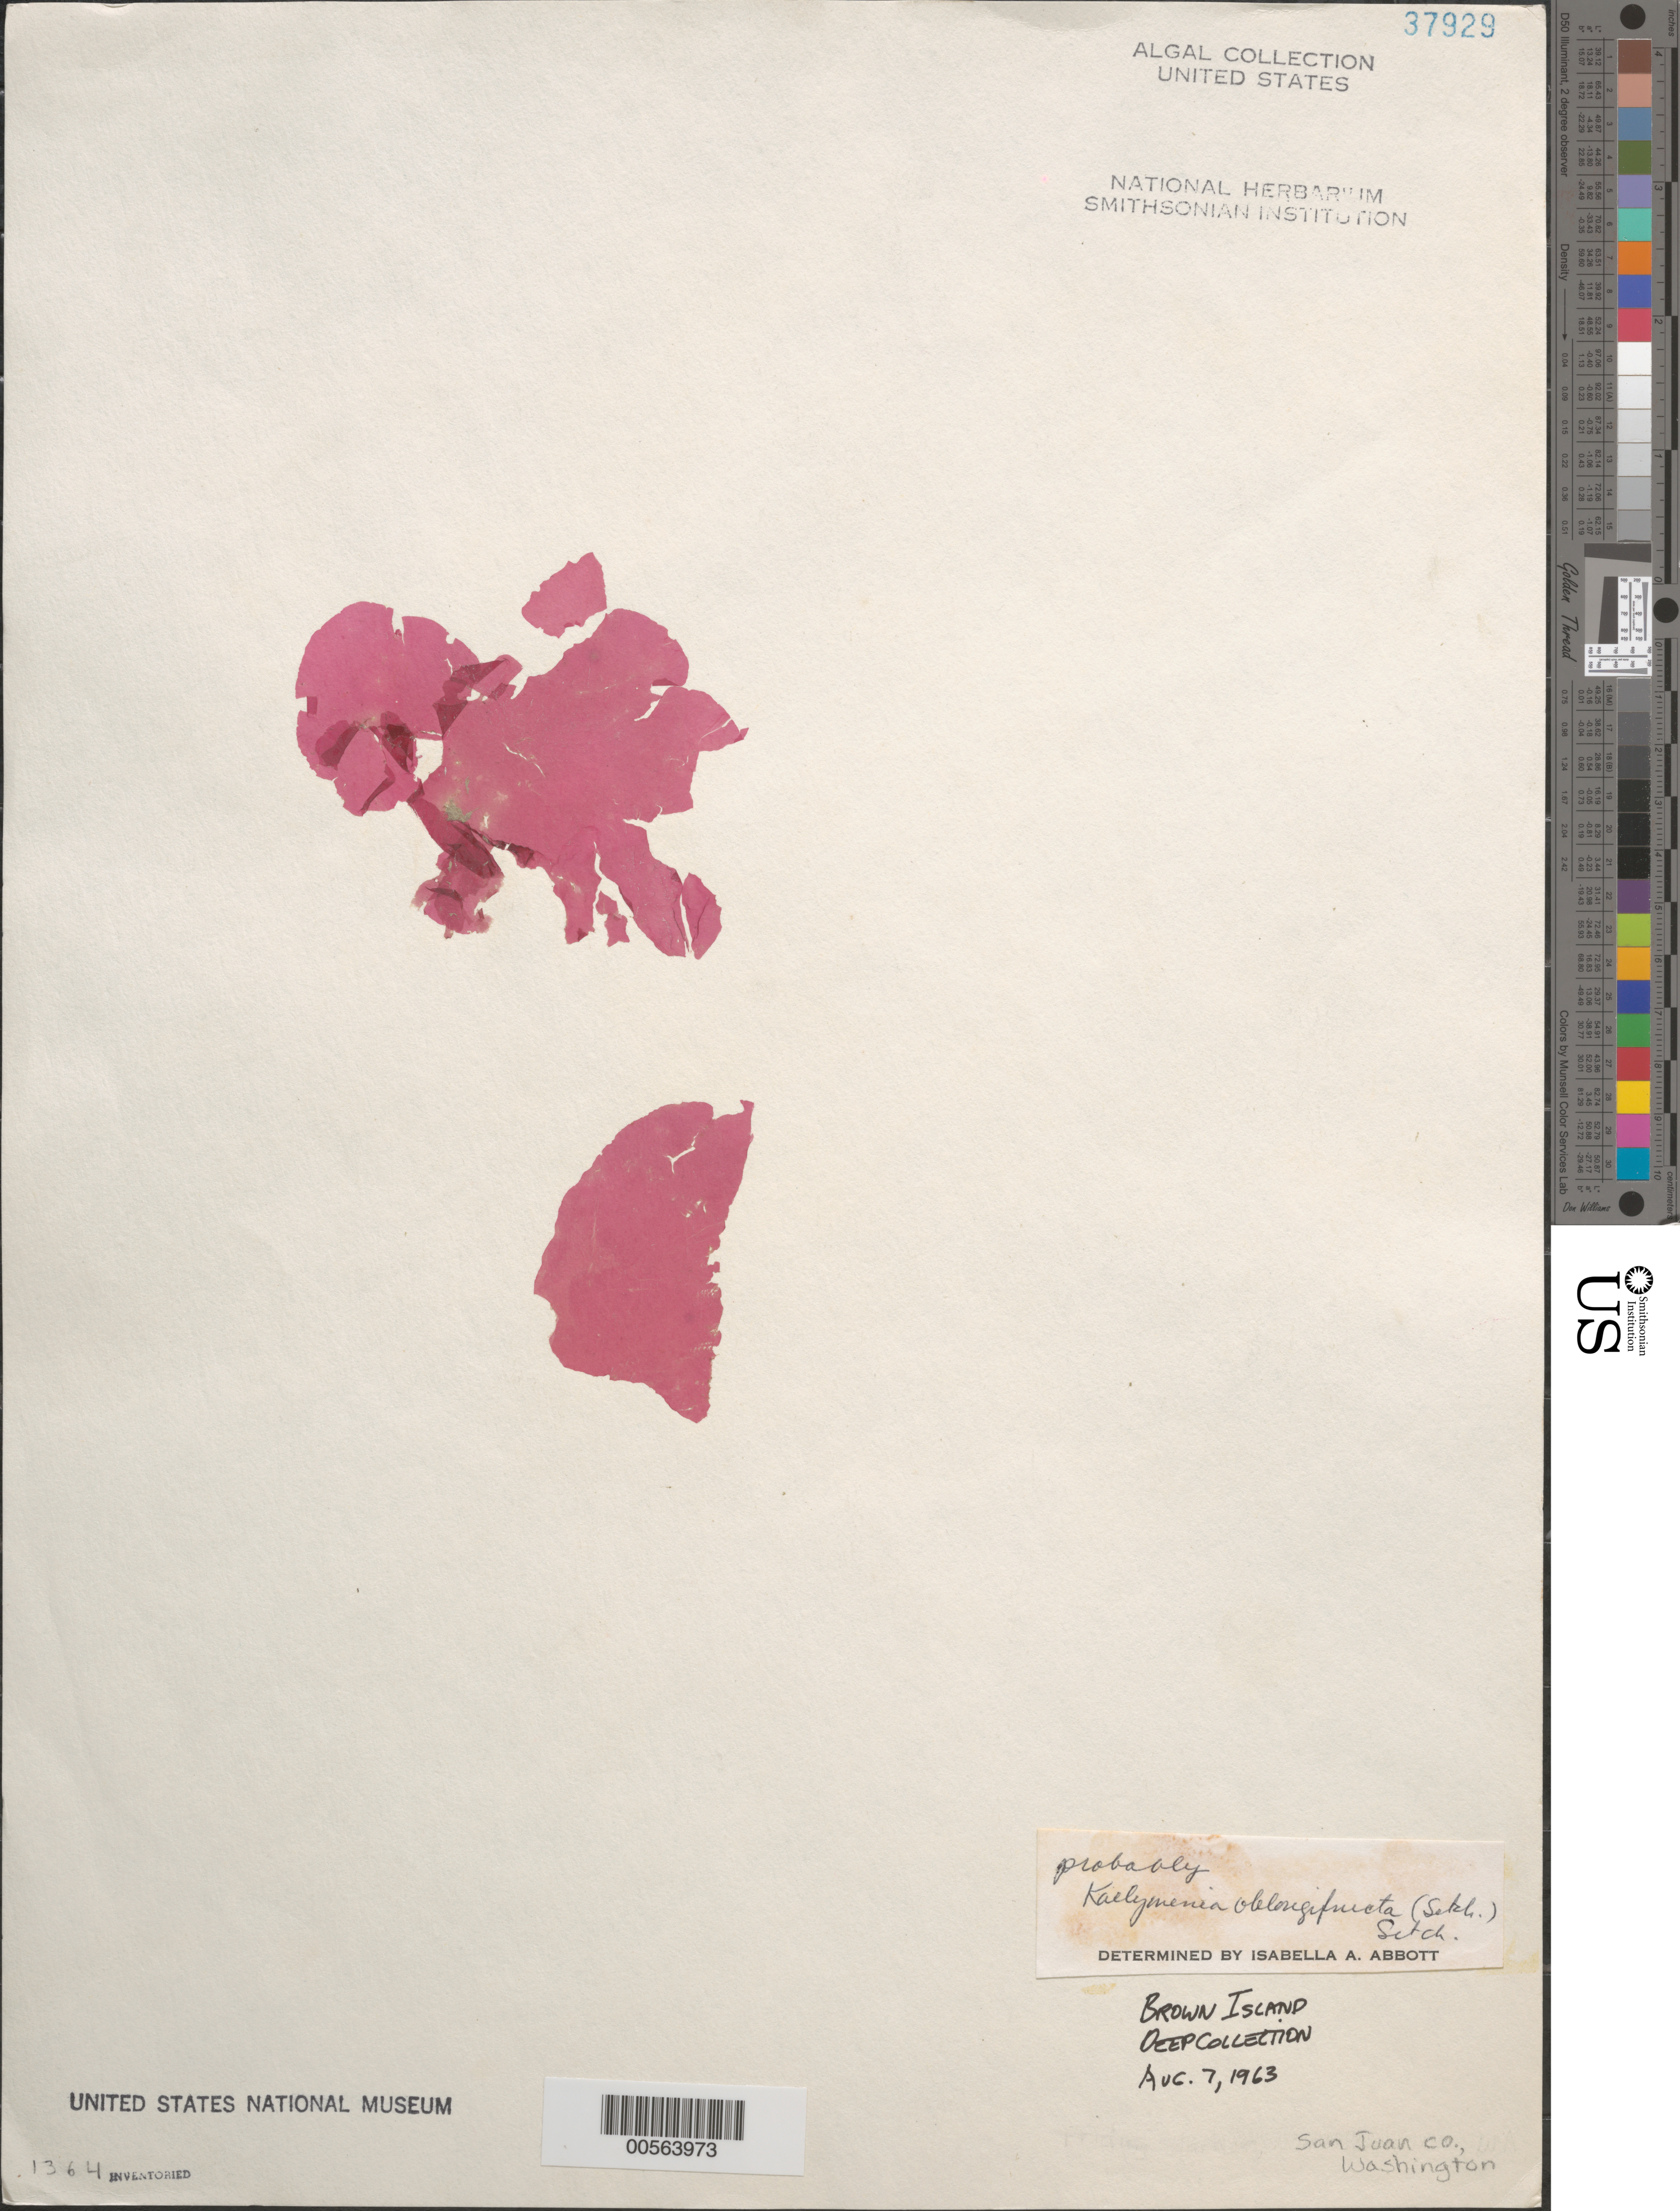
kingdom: Plantae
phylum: Rhodophyta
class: Florideophyceae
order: Gigartinales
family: Kallymeniaceae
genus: Erythrophyllum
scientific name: Erythrophyllum oblongifructum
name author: (Setchell) G.W. Saunders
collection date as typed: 07 Aug 1963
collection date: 1963-08-07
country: United States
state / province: Washington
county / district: San Juan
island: San Juan Island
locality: Brown Island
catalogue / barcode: US 37929